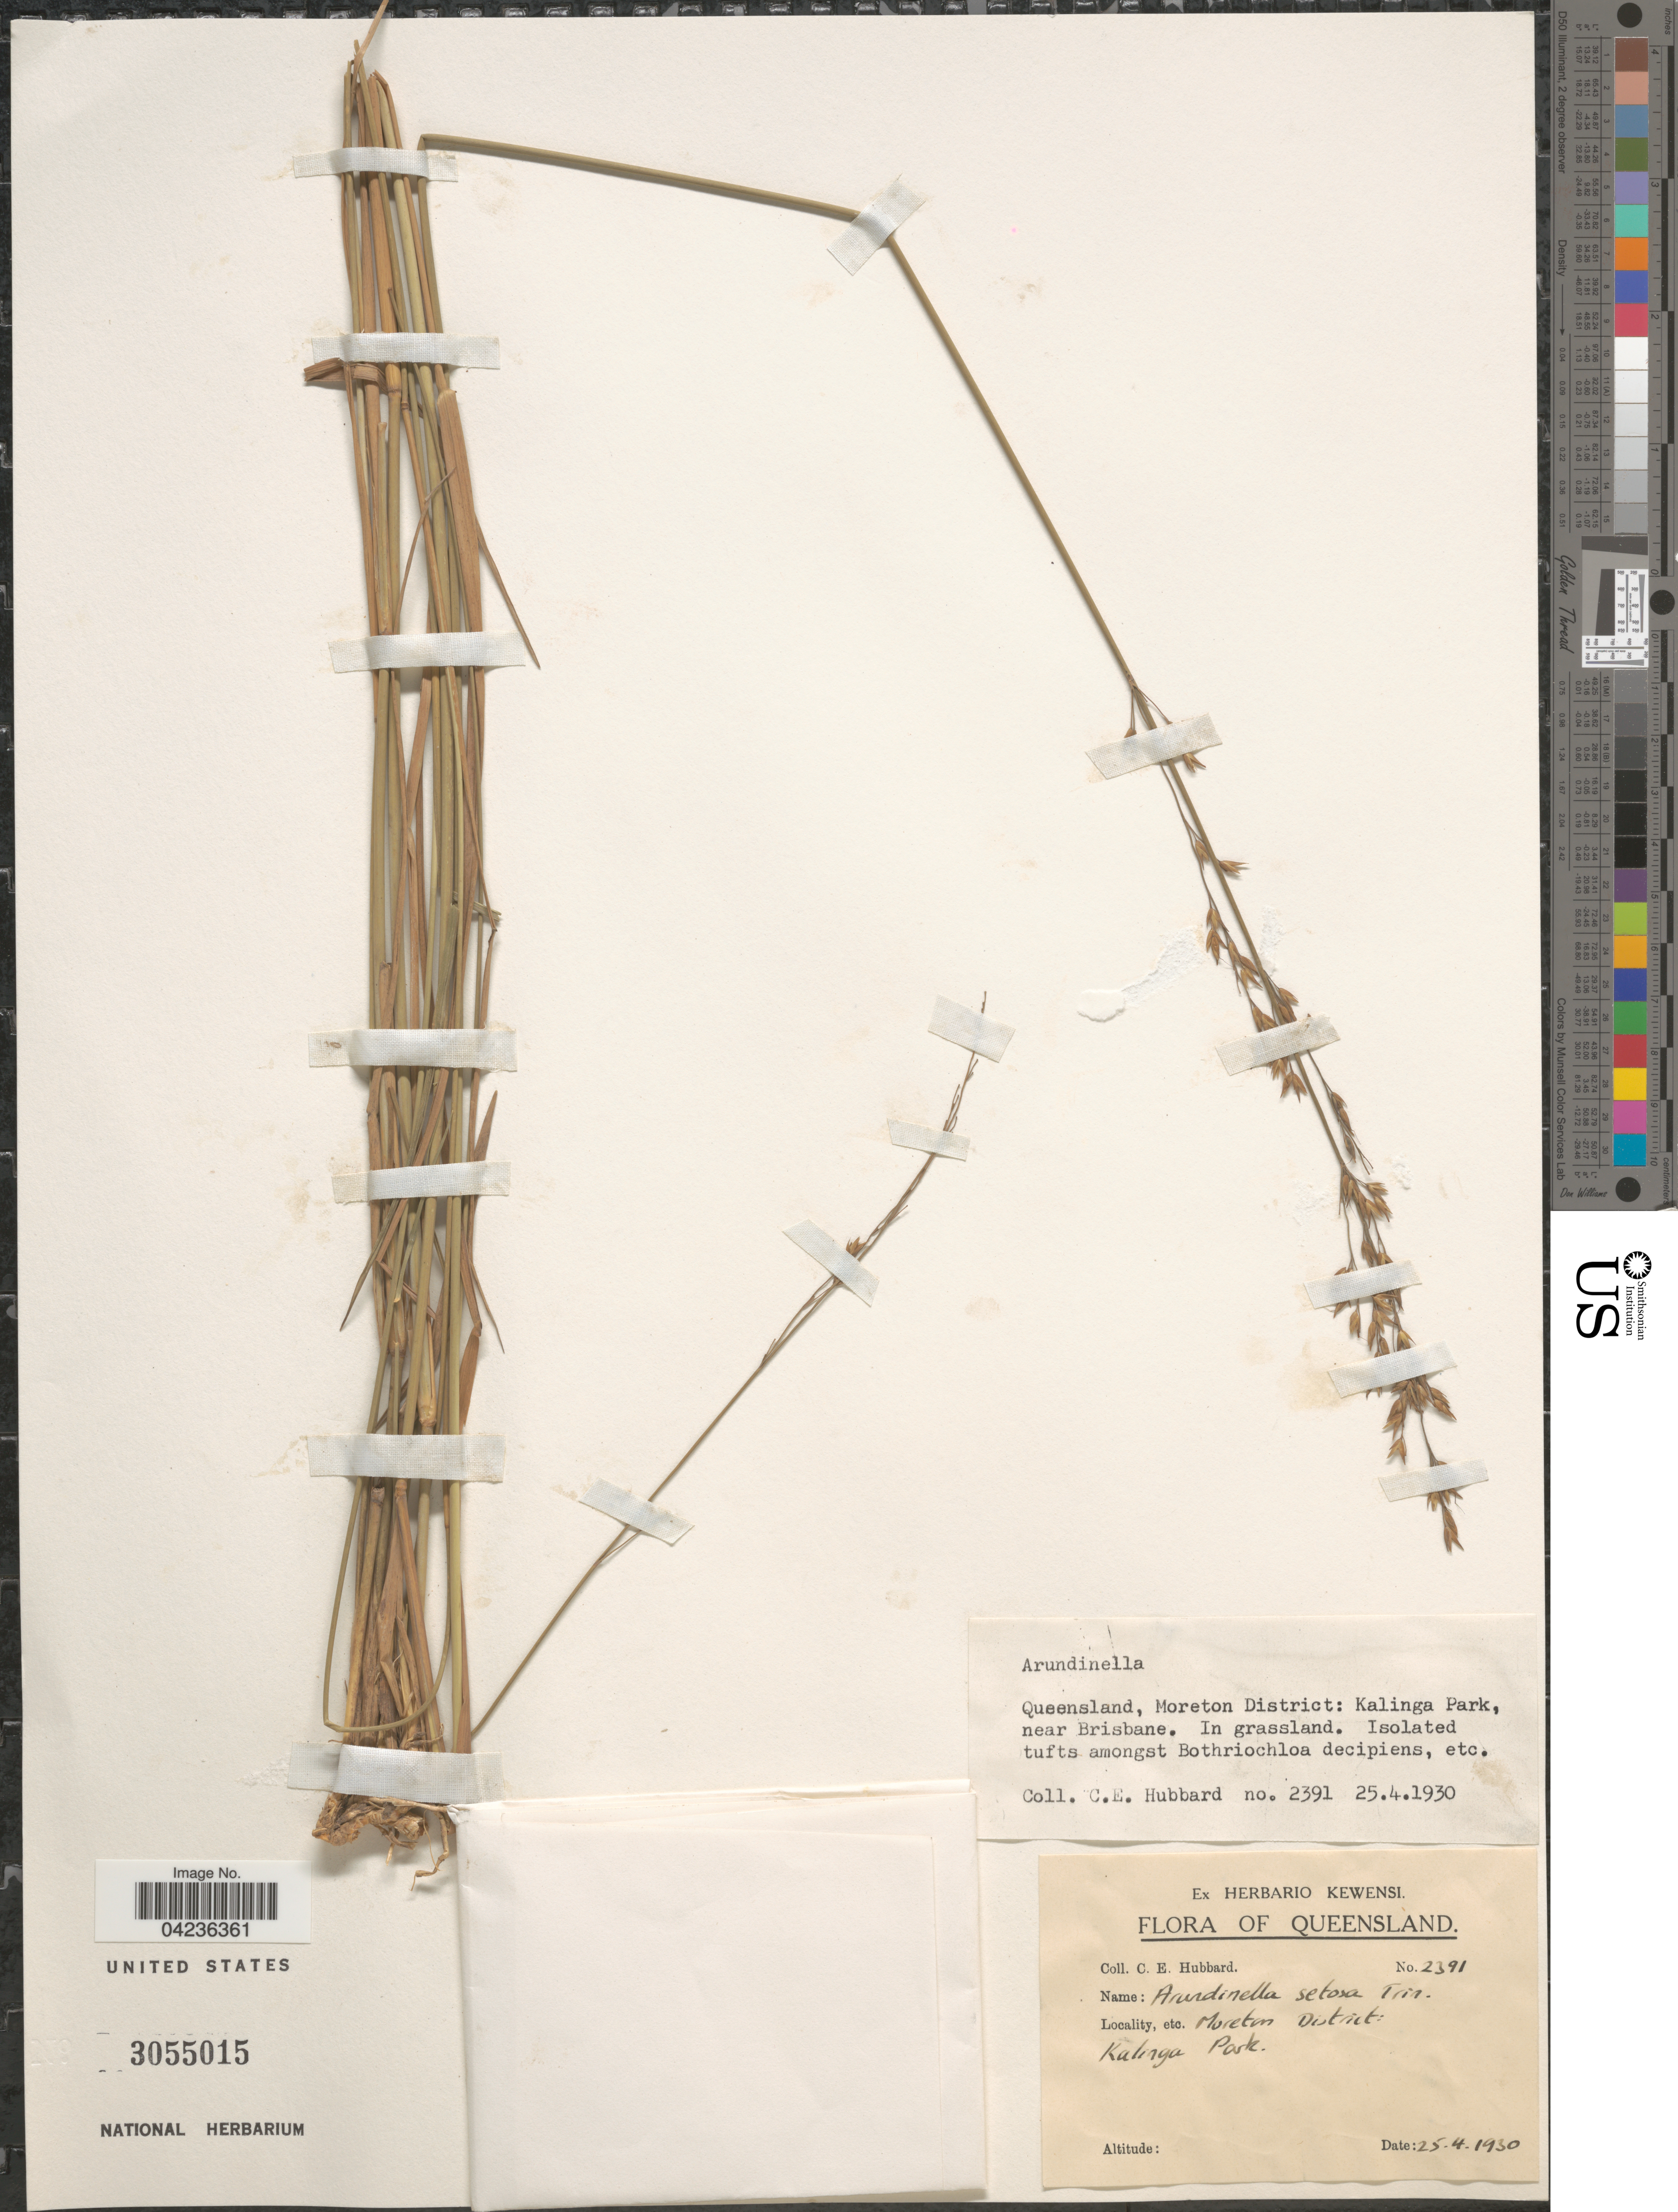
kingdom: Plantae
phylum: Tracheophyta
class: Liliopsida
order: Poales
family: Poaceae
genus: Arundinella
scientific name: Arundinella setosa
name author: Trin.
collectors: C. E. Hubbard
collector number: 2391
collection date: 1930-04-25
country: Australia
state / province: Queensland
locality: Moreton District: Kalinga Park, near Brisbane. In grassland.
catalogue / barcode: US 3055015